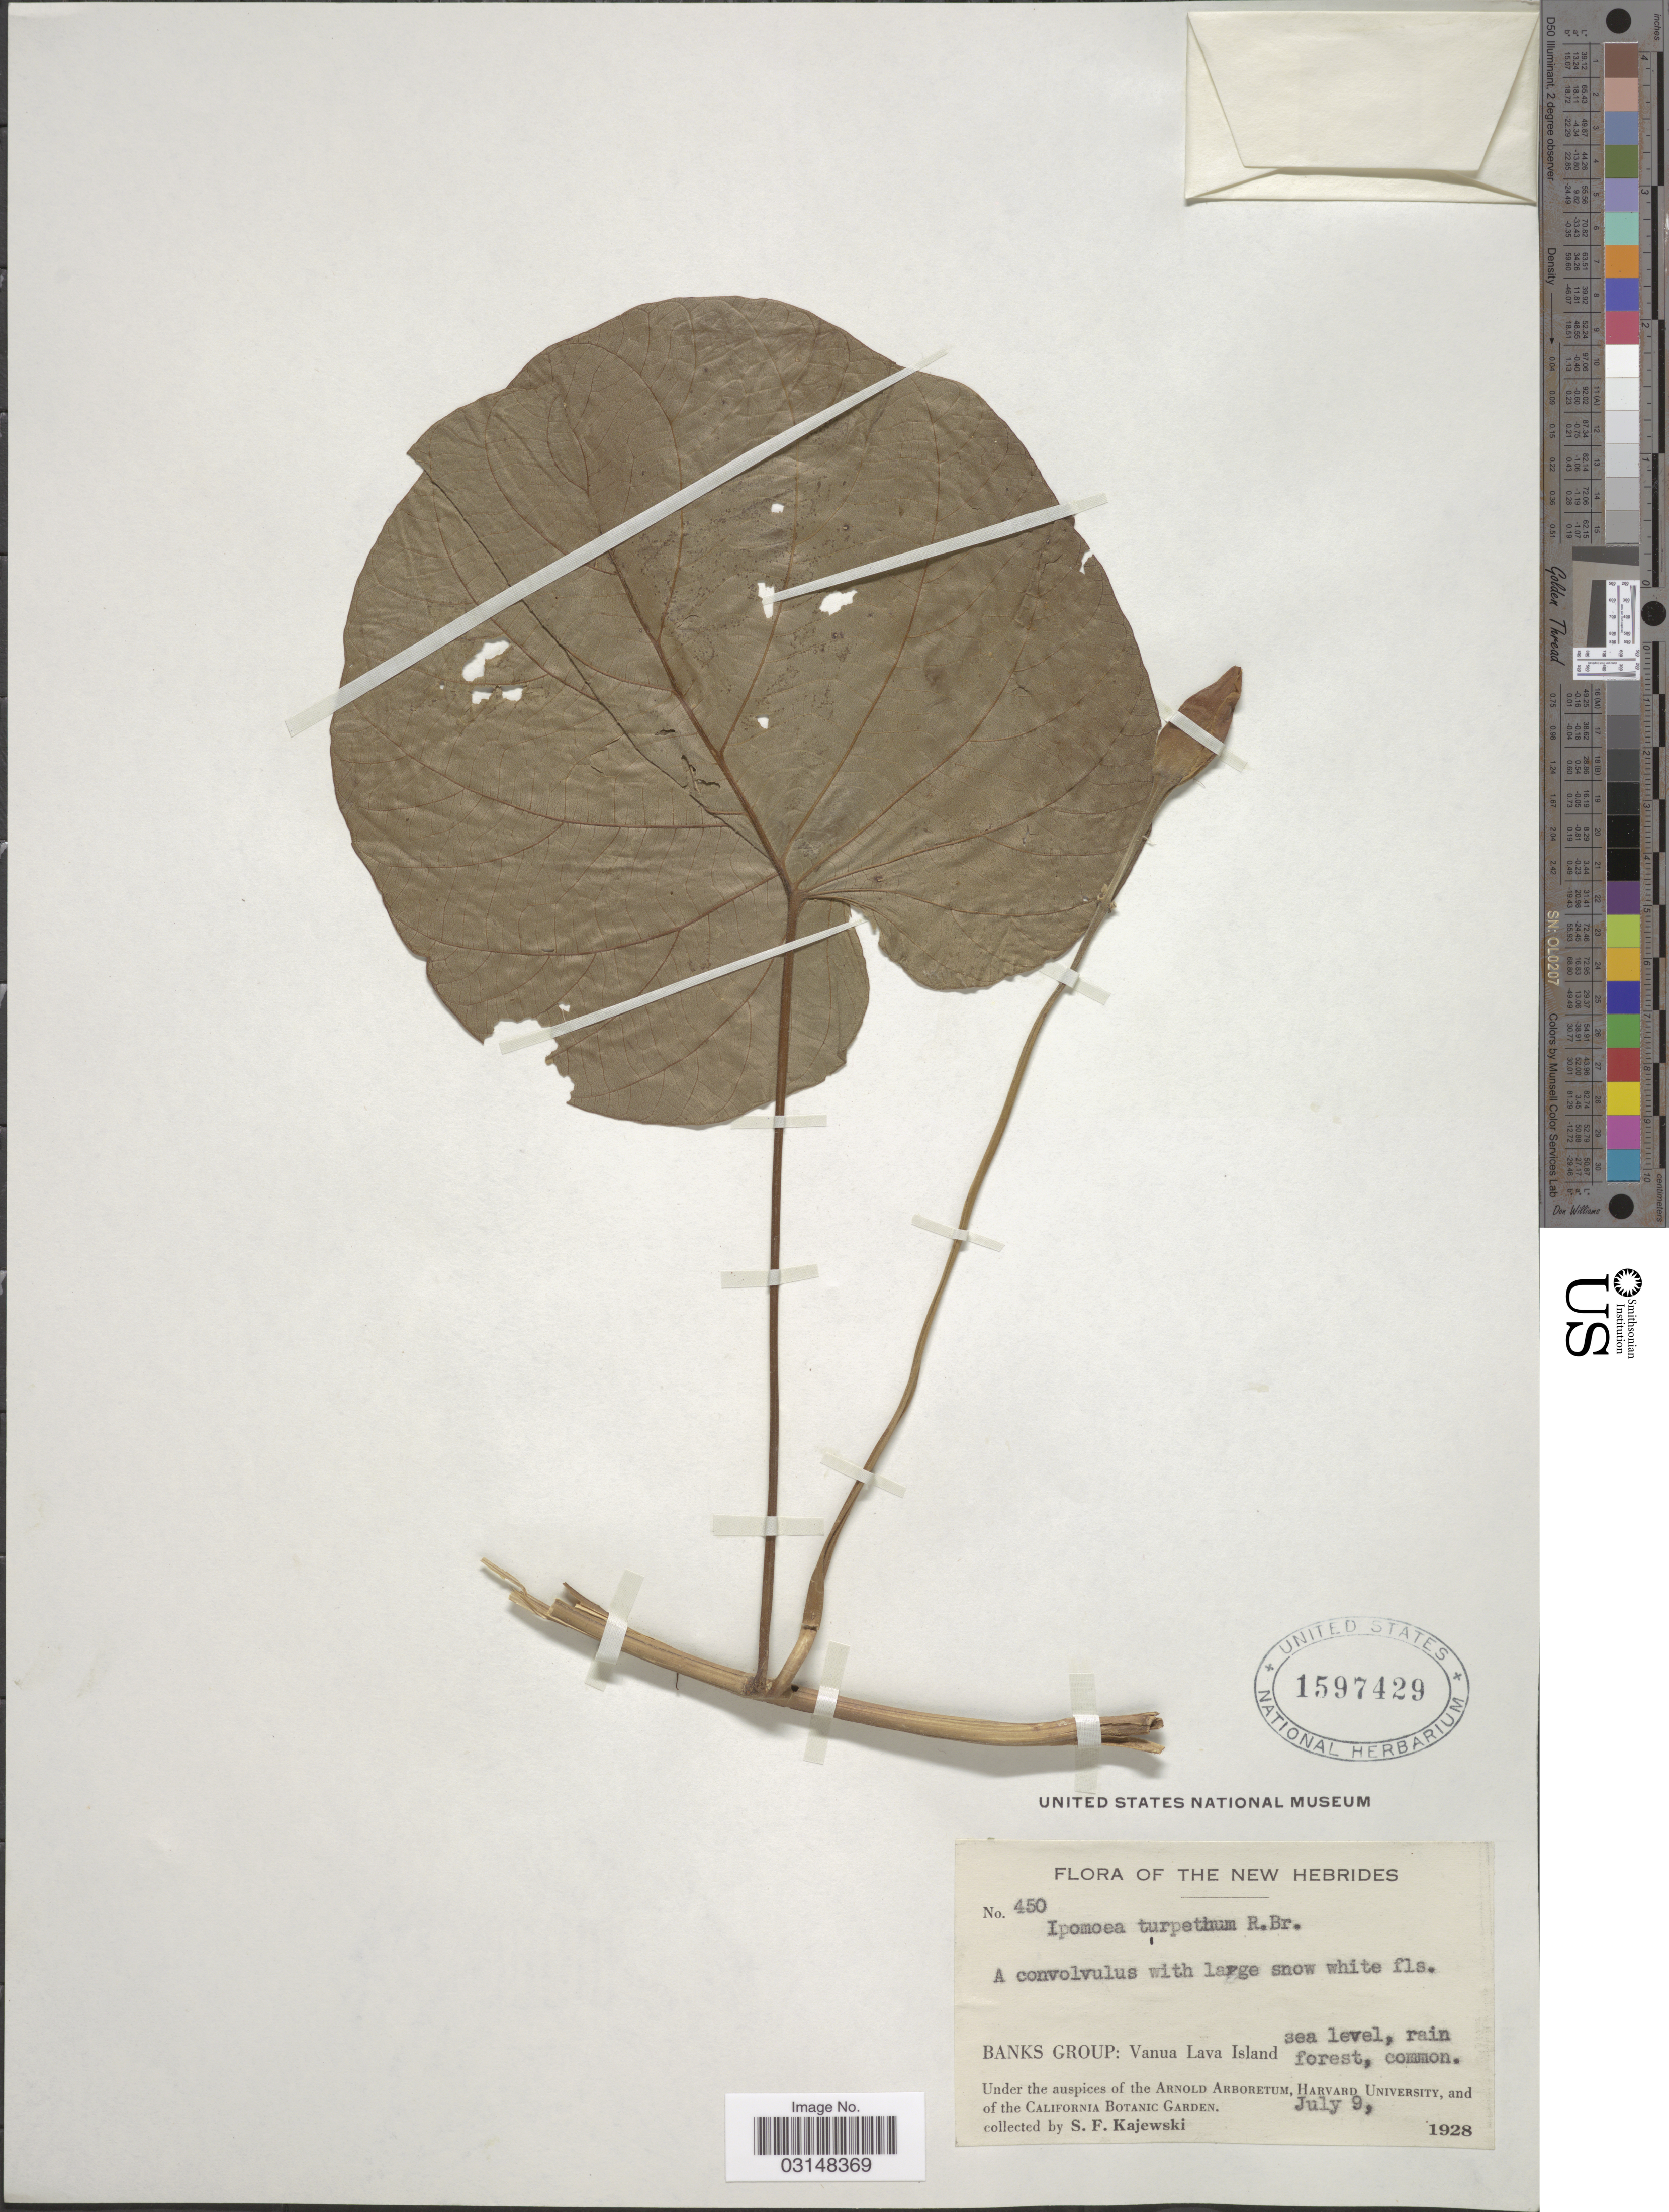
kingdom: Plantae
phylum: Tracheophyta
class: Magnoliopsida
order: Solanales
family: Convolvulaceae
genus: Operculina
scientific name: Operculina turpethum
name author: (L.) Silva Manso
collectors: S. Kajewski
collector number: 450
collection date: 1928-07-09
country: Vanuatu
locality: The New Hebrides, Banks Group: Vanua Lava Island.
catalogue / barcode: US 1597429